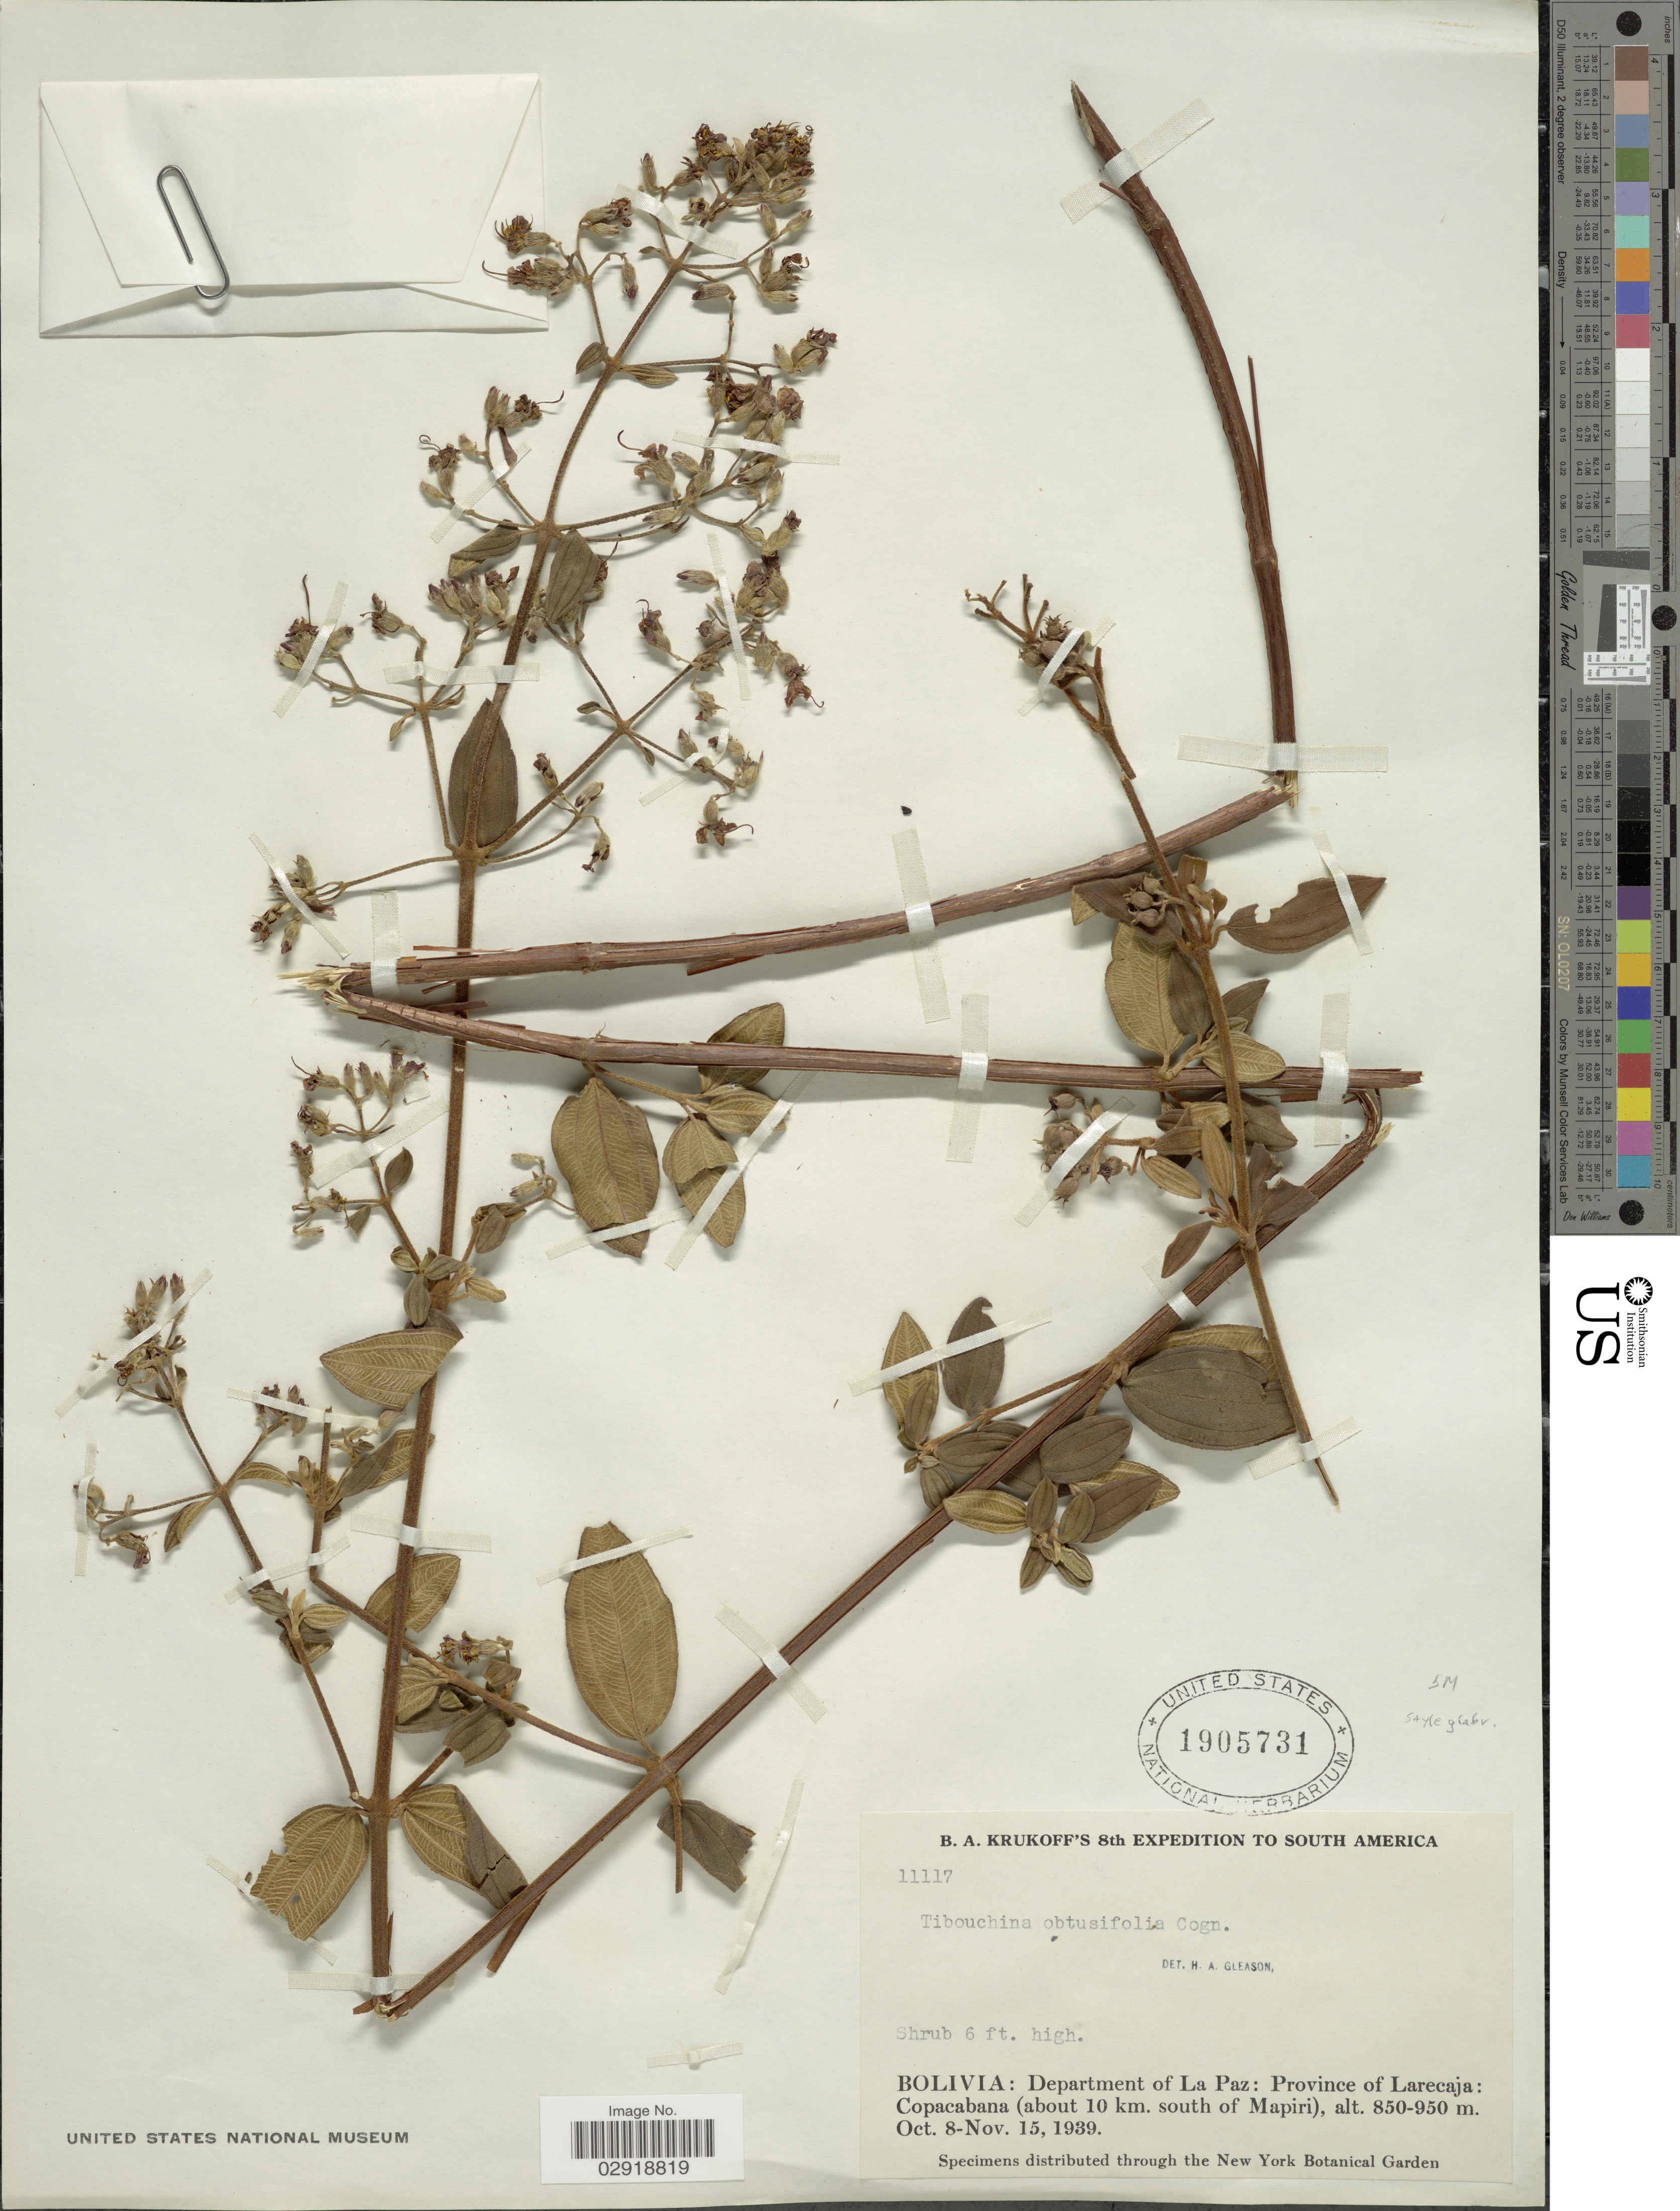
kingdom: Plantae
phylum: Tracheophyta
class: Magnoliopsida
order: Myrtales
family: Melastomataceae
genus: Chaetogastra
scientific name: Chaetogastra obtusifolia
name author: (Cogn.) P.J.F. Guim. & Michelang.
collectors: B. A. Krukoff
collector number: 11117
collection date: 1939-10-08/1939-11-15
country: Bolivia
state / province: La Paz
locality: Department of La Paz: Province of Larecaja: Copacabana (about 10 km. south of Mapiri).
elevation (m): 850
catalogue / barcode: US 1905731